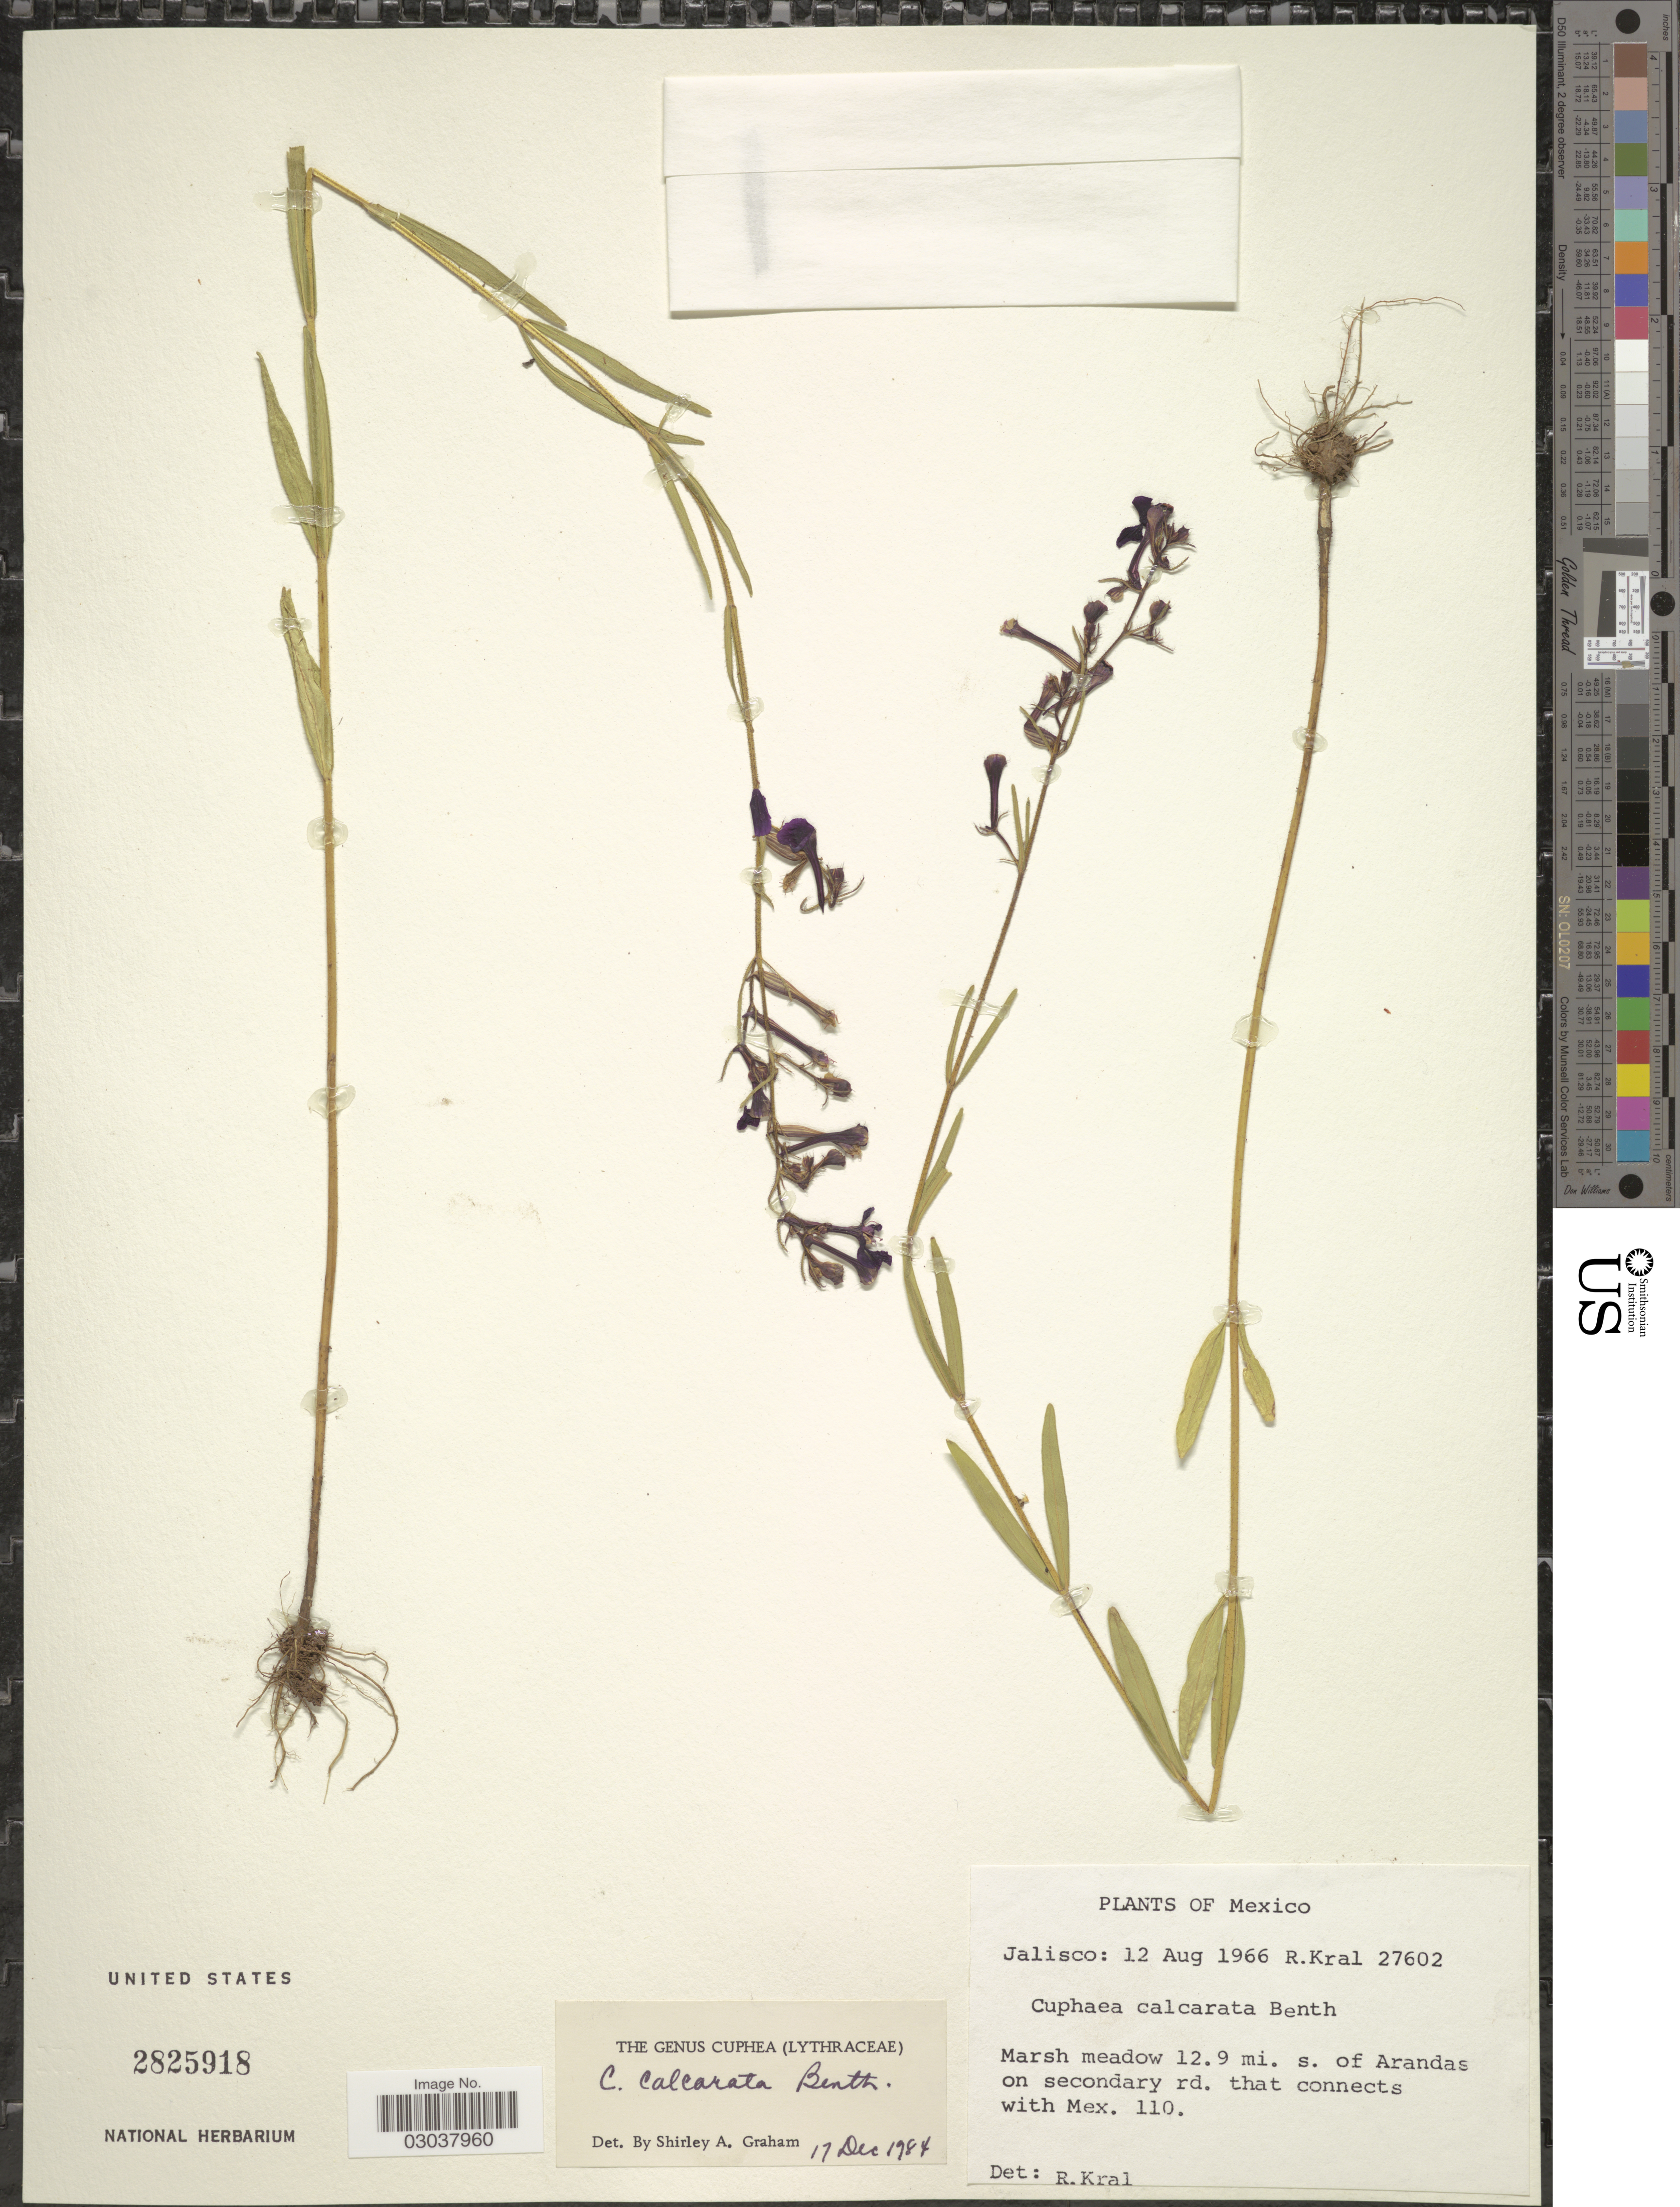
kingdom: Plantae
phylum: Tracheophyta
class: Magnoliopsida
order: Myrtales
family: Lythraceae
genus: Cuphea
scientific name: Cuphea calcarata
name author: Benth.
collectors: R. Kral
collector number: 27602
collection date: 1966-08-12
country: Mexico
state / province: Jalisco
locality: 12.9 mi. s. of Arandas on secondary rd. that connects with Mex. 110.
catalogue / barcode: US 2825918